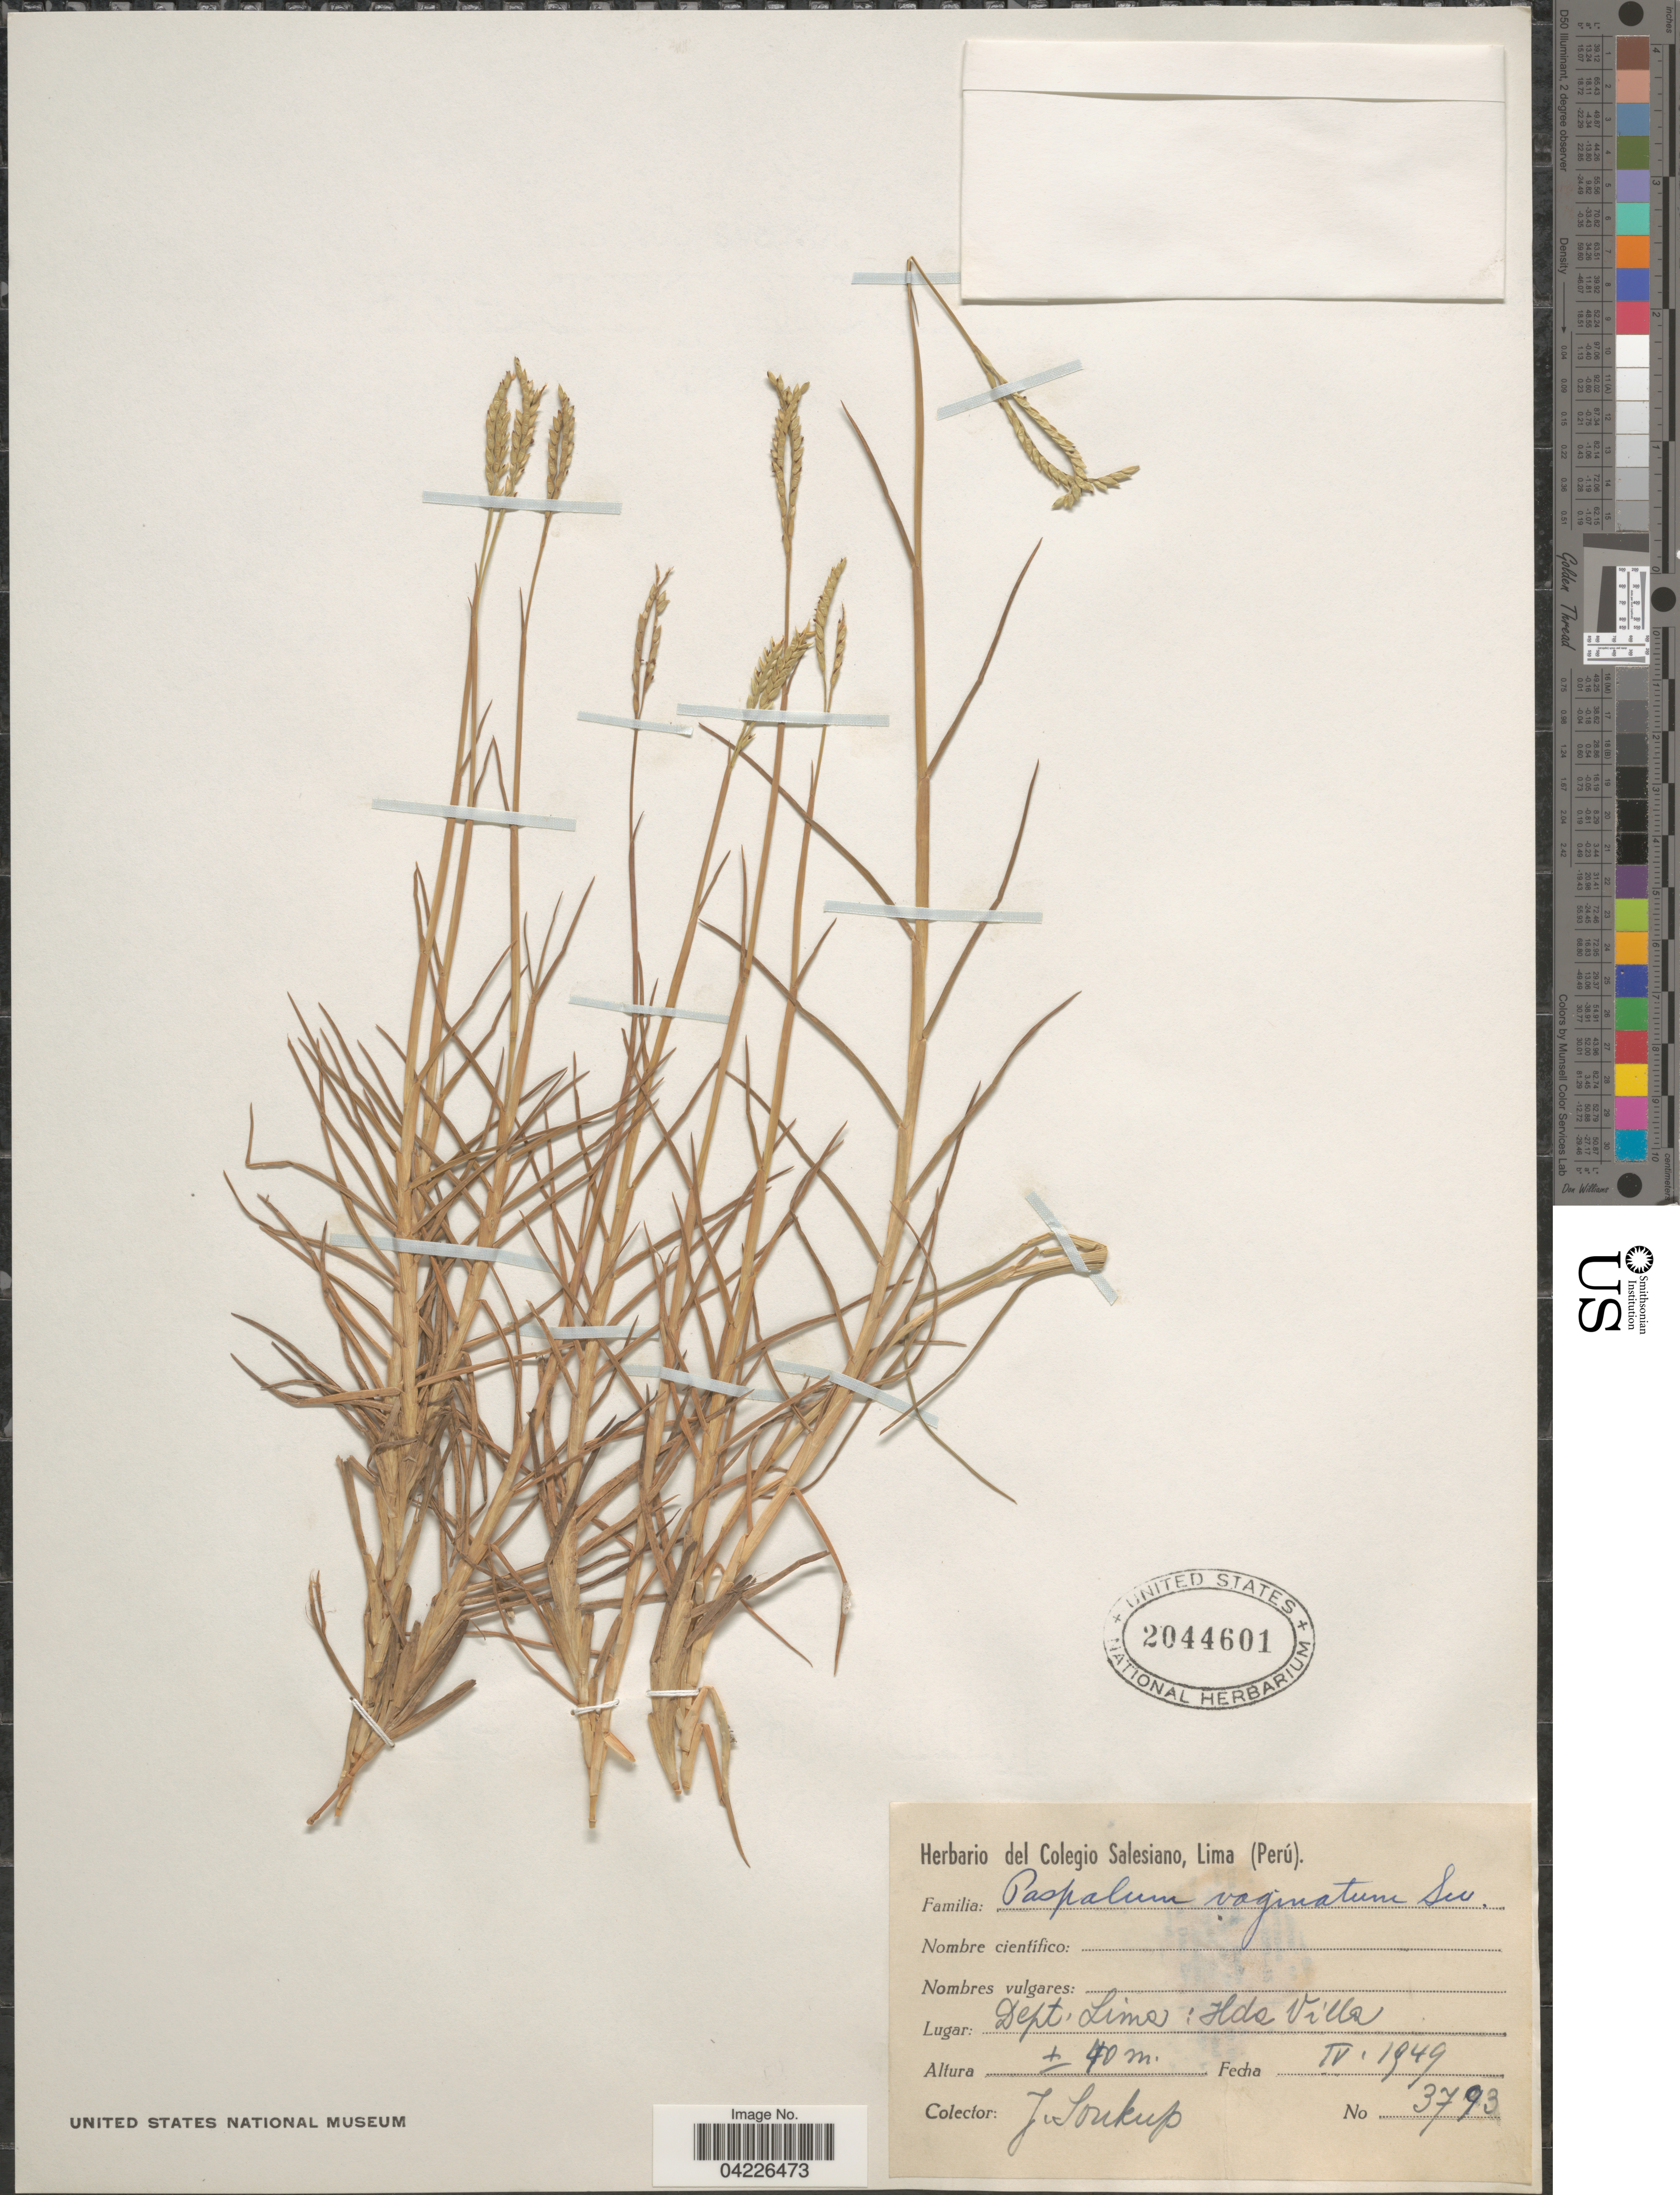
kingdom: Plantae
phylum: Tracheophyta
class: Liliopsida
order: Poales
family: Poaceae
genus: Paspalum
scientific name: Paspalum vaginatum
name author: Sw.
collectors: J. Soukup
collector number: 3793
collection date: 1949-04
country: Peru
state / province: Lima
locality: Dept. Lima: Hda. Villa.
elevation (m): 40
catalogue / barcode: US 2044601